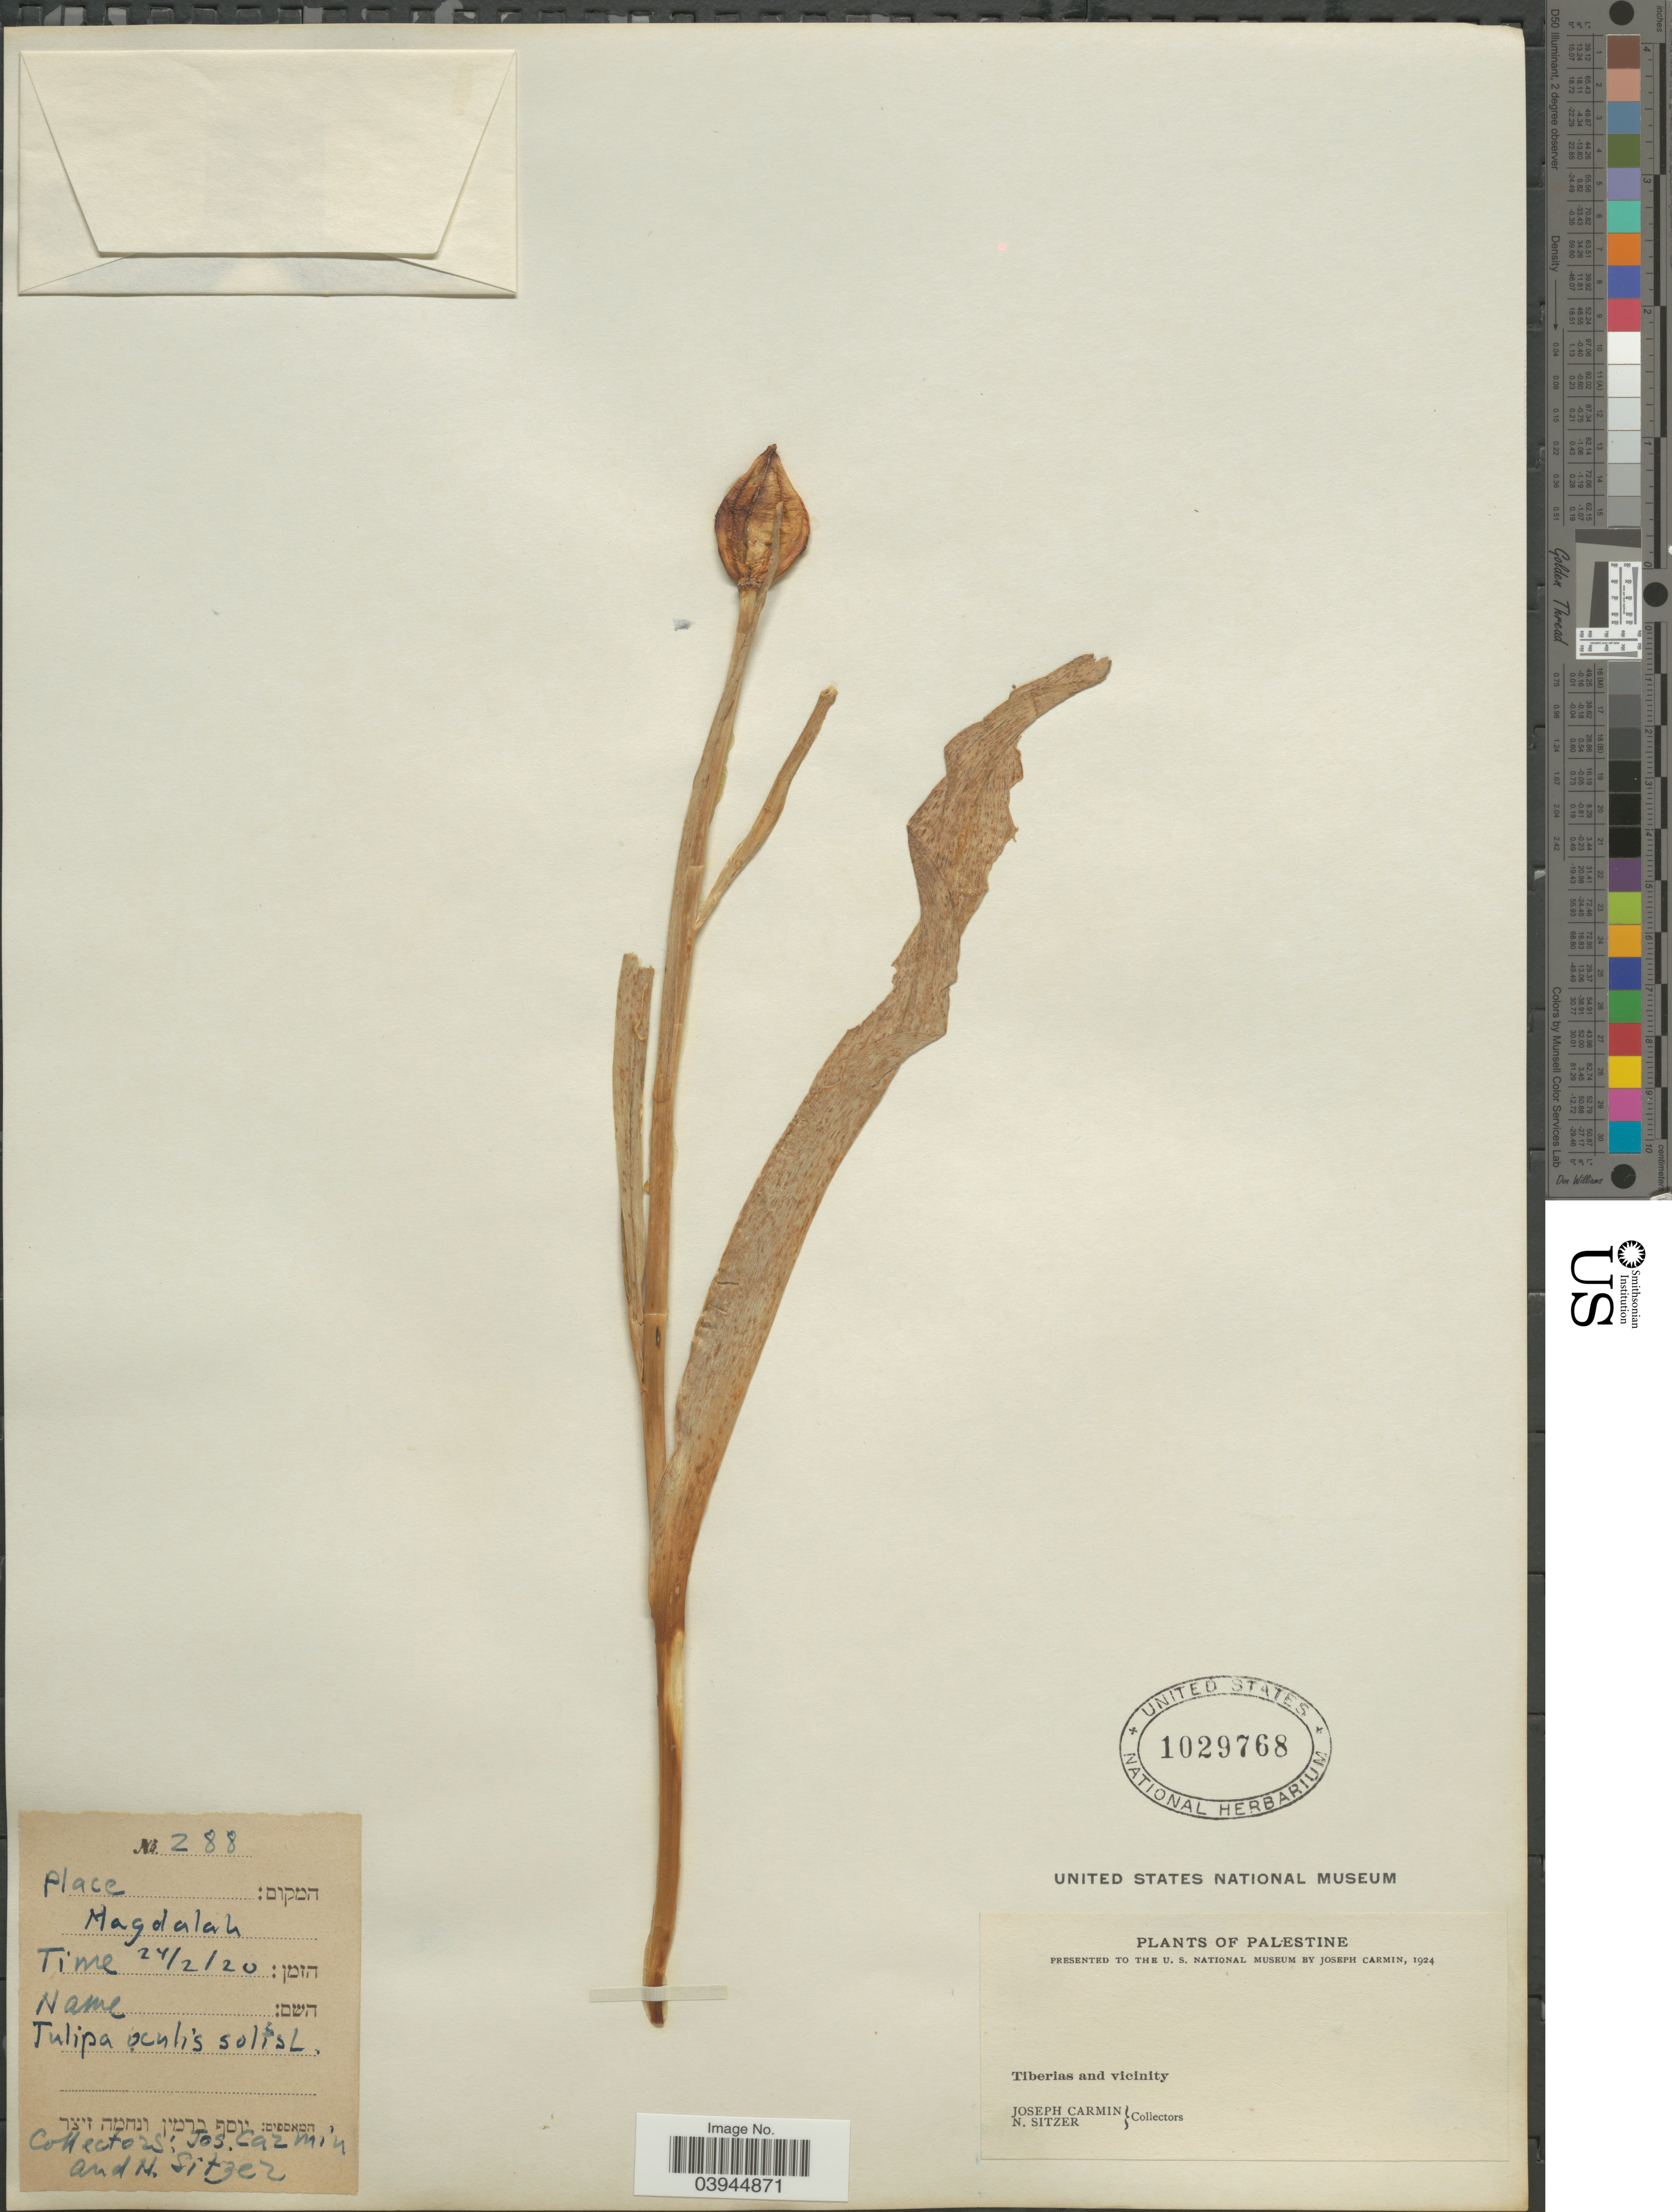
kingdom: Plantae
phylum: Tracheophyta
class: Liliopsida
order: Liliales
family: Liliaceae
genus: Tulipa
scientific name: Tulipa oculus-solis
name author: DC.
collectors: J. Carmin & N. Sitzer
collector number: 288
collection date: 1920-02-24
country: Israel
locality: Palestine. Magdalah. Tiberias and vicinity.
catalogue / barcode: US 1029768